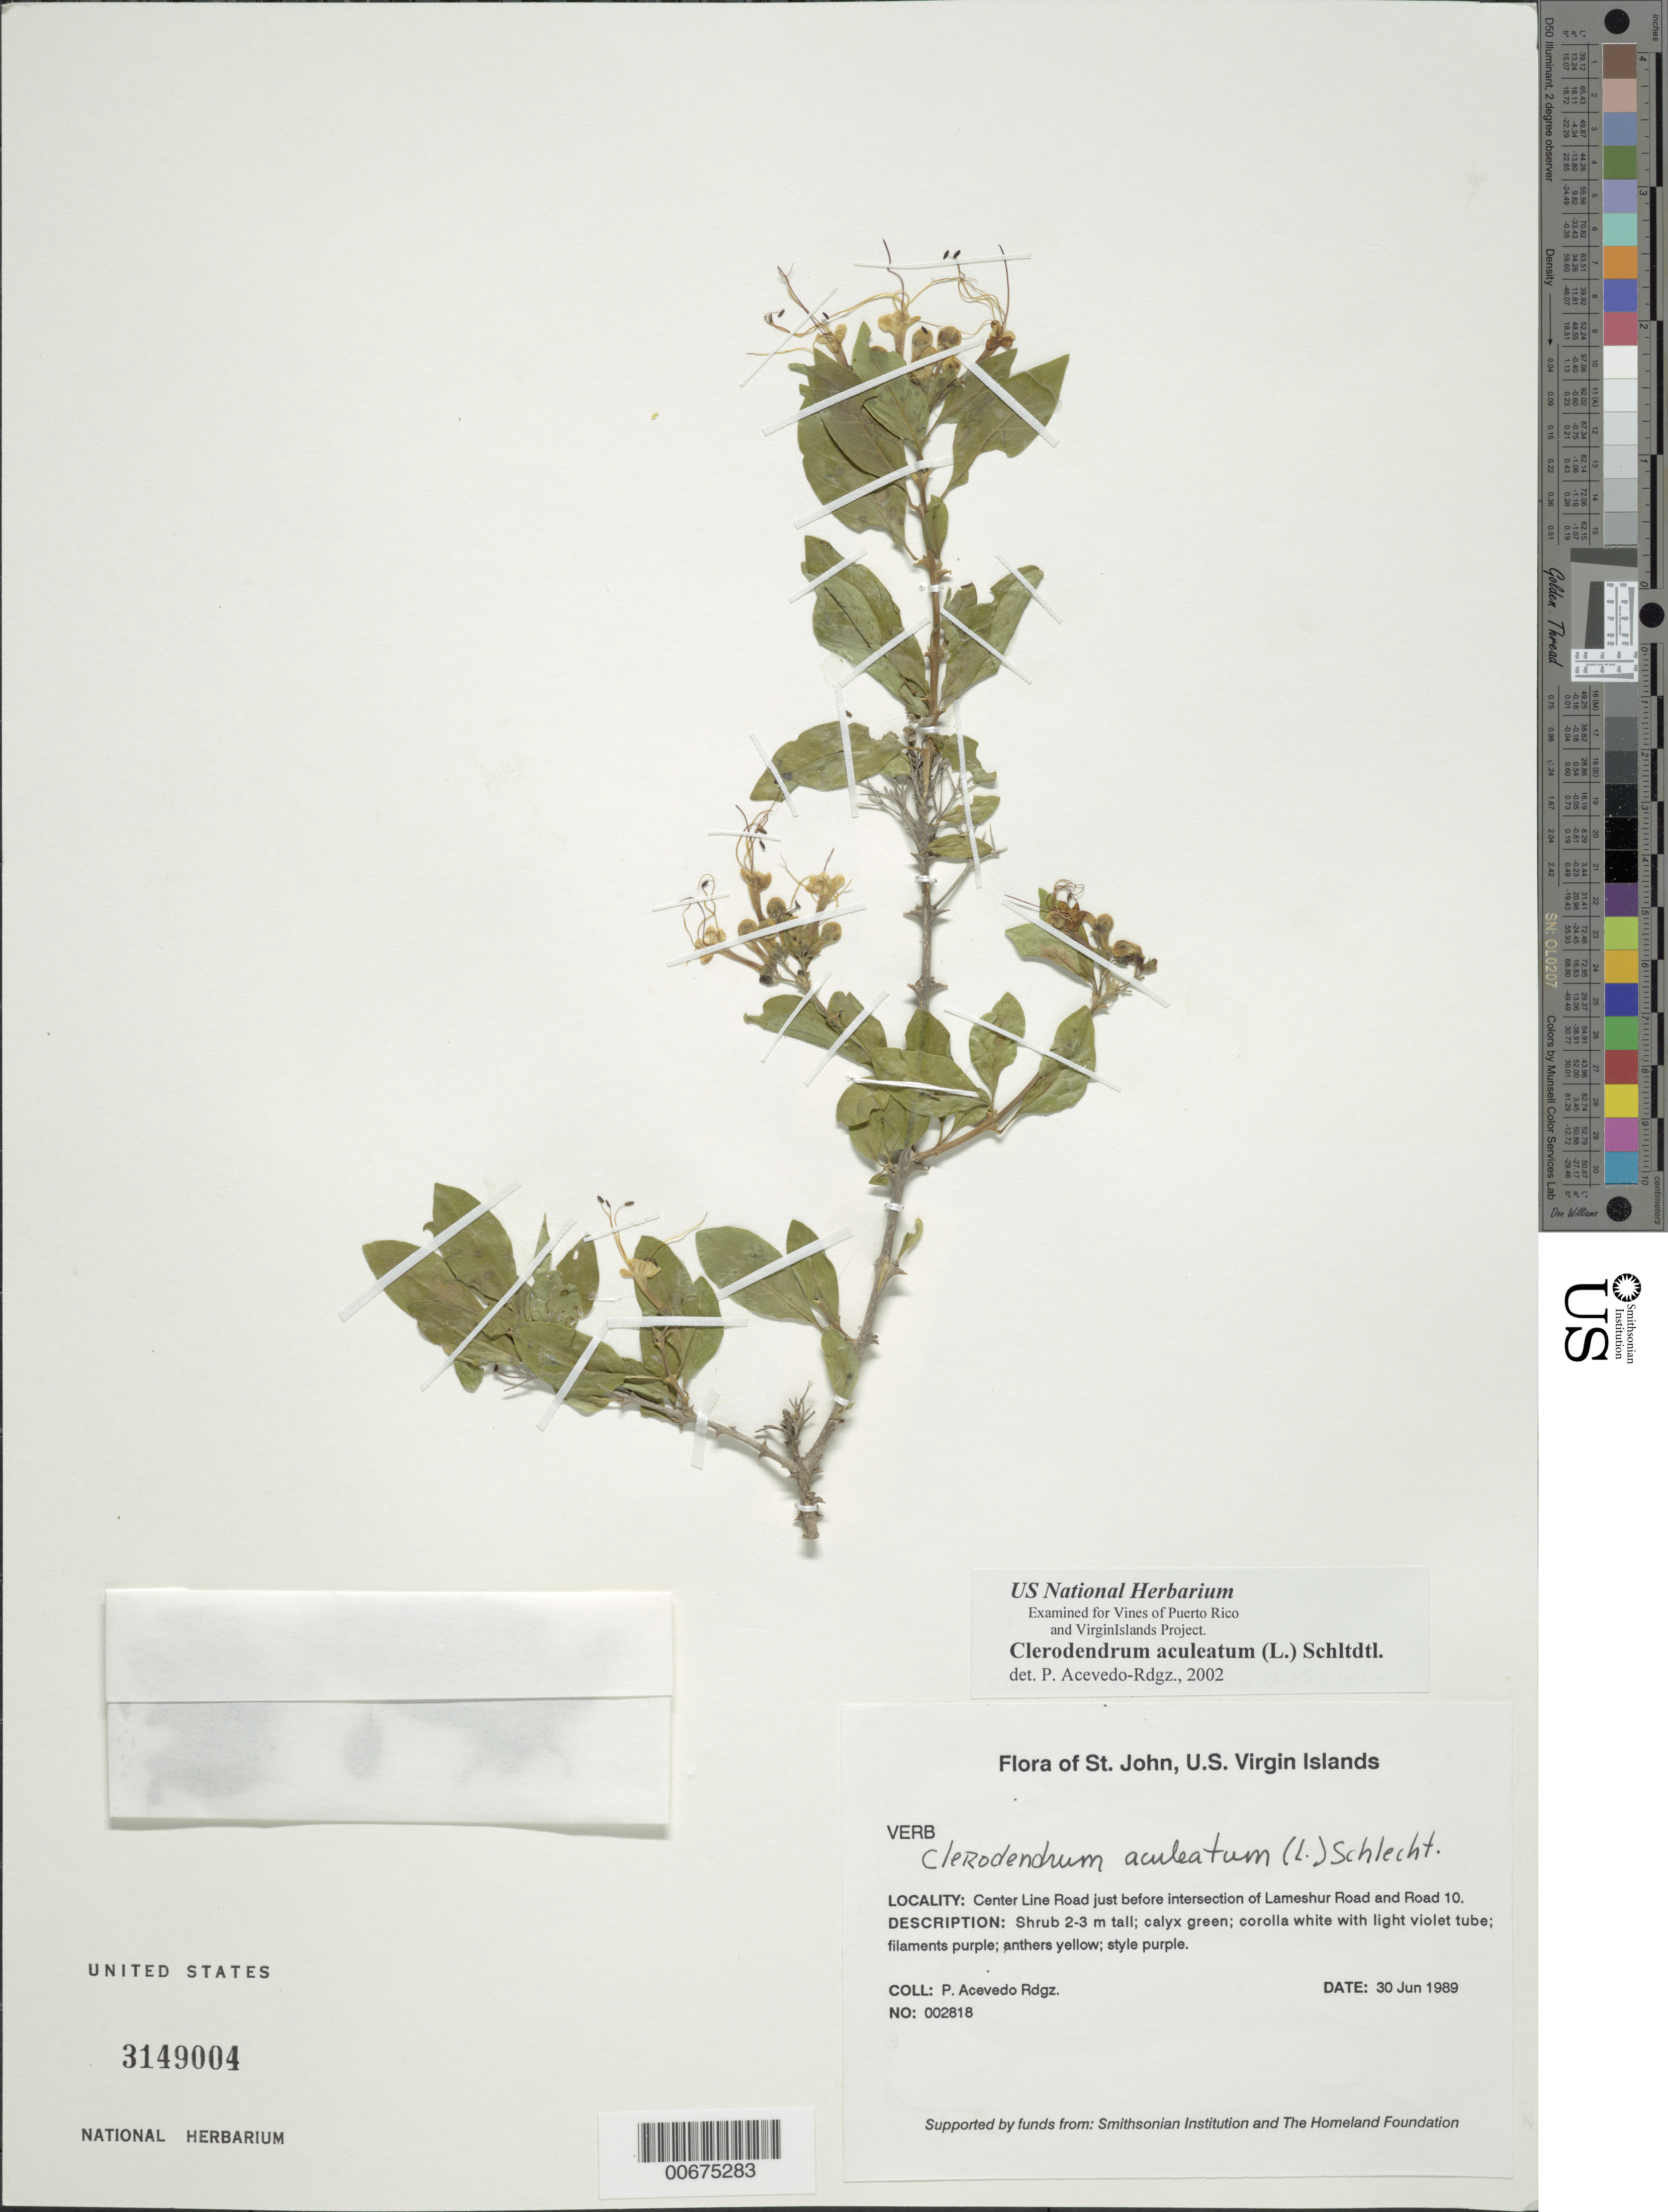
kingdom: Plantae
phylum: Tracheophyta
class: Magnoliopsida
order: Lamiales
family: Lamiaceae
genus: Clerodendrum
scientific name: Clerodendrum aculeatum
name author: (L.) Schltdl.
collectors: P. Acevedo-Rodr.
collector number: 2818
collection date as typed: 30 Jun 1989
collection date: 1989-06-30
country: U.S. Virgin Islands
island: St. John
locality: Center Line Road just before intersection of Lameshur Road and Road 10.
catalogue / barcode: US 3149004